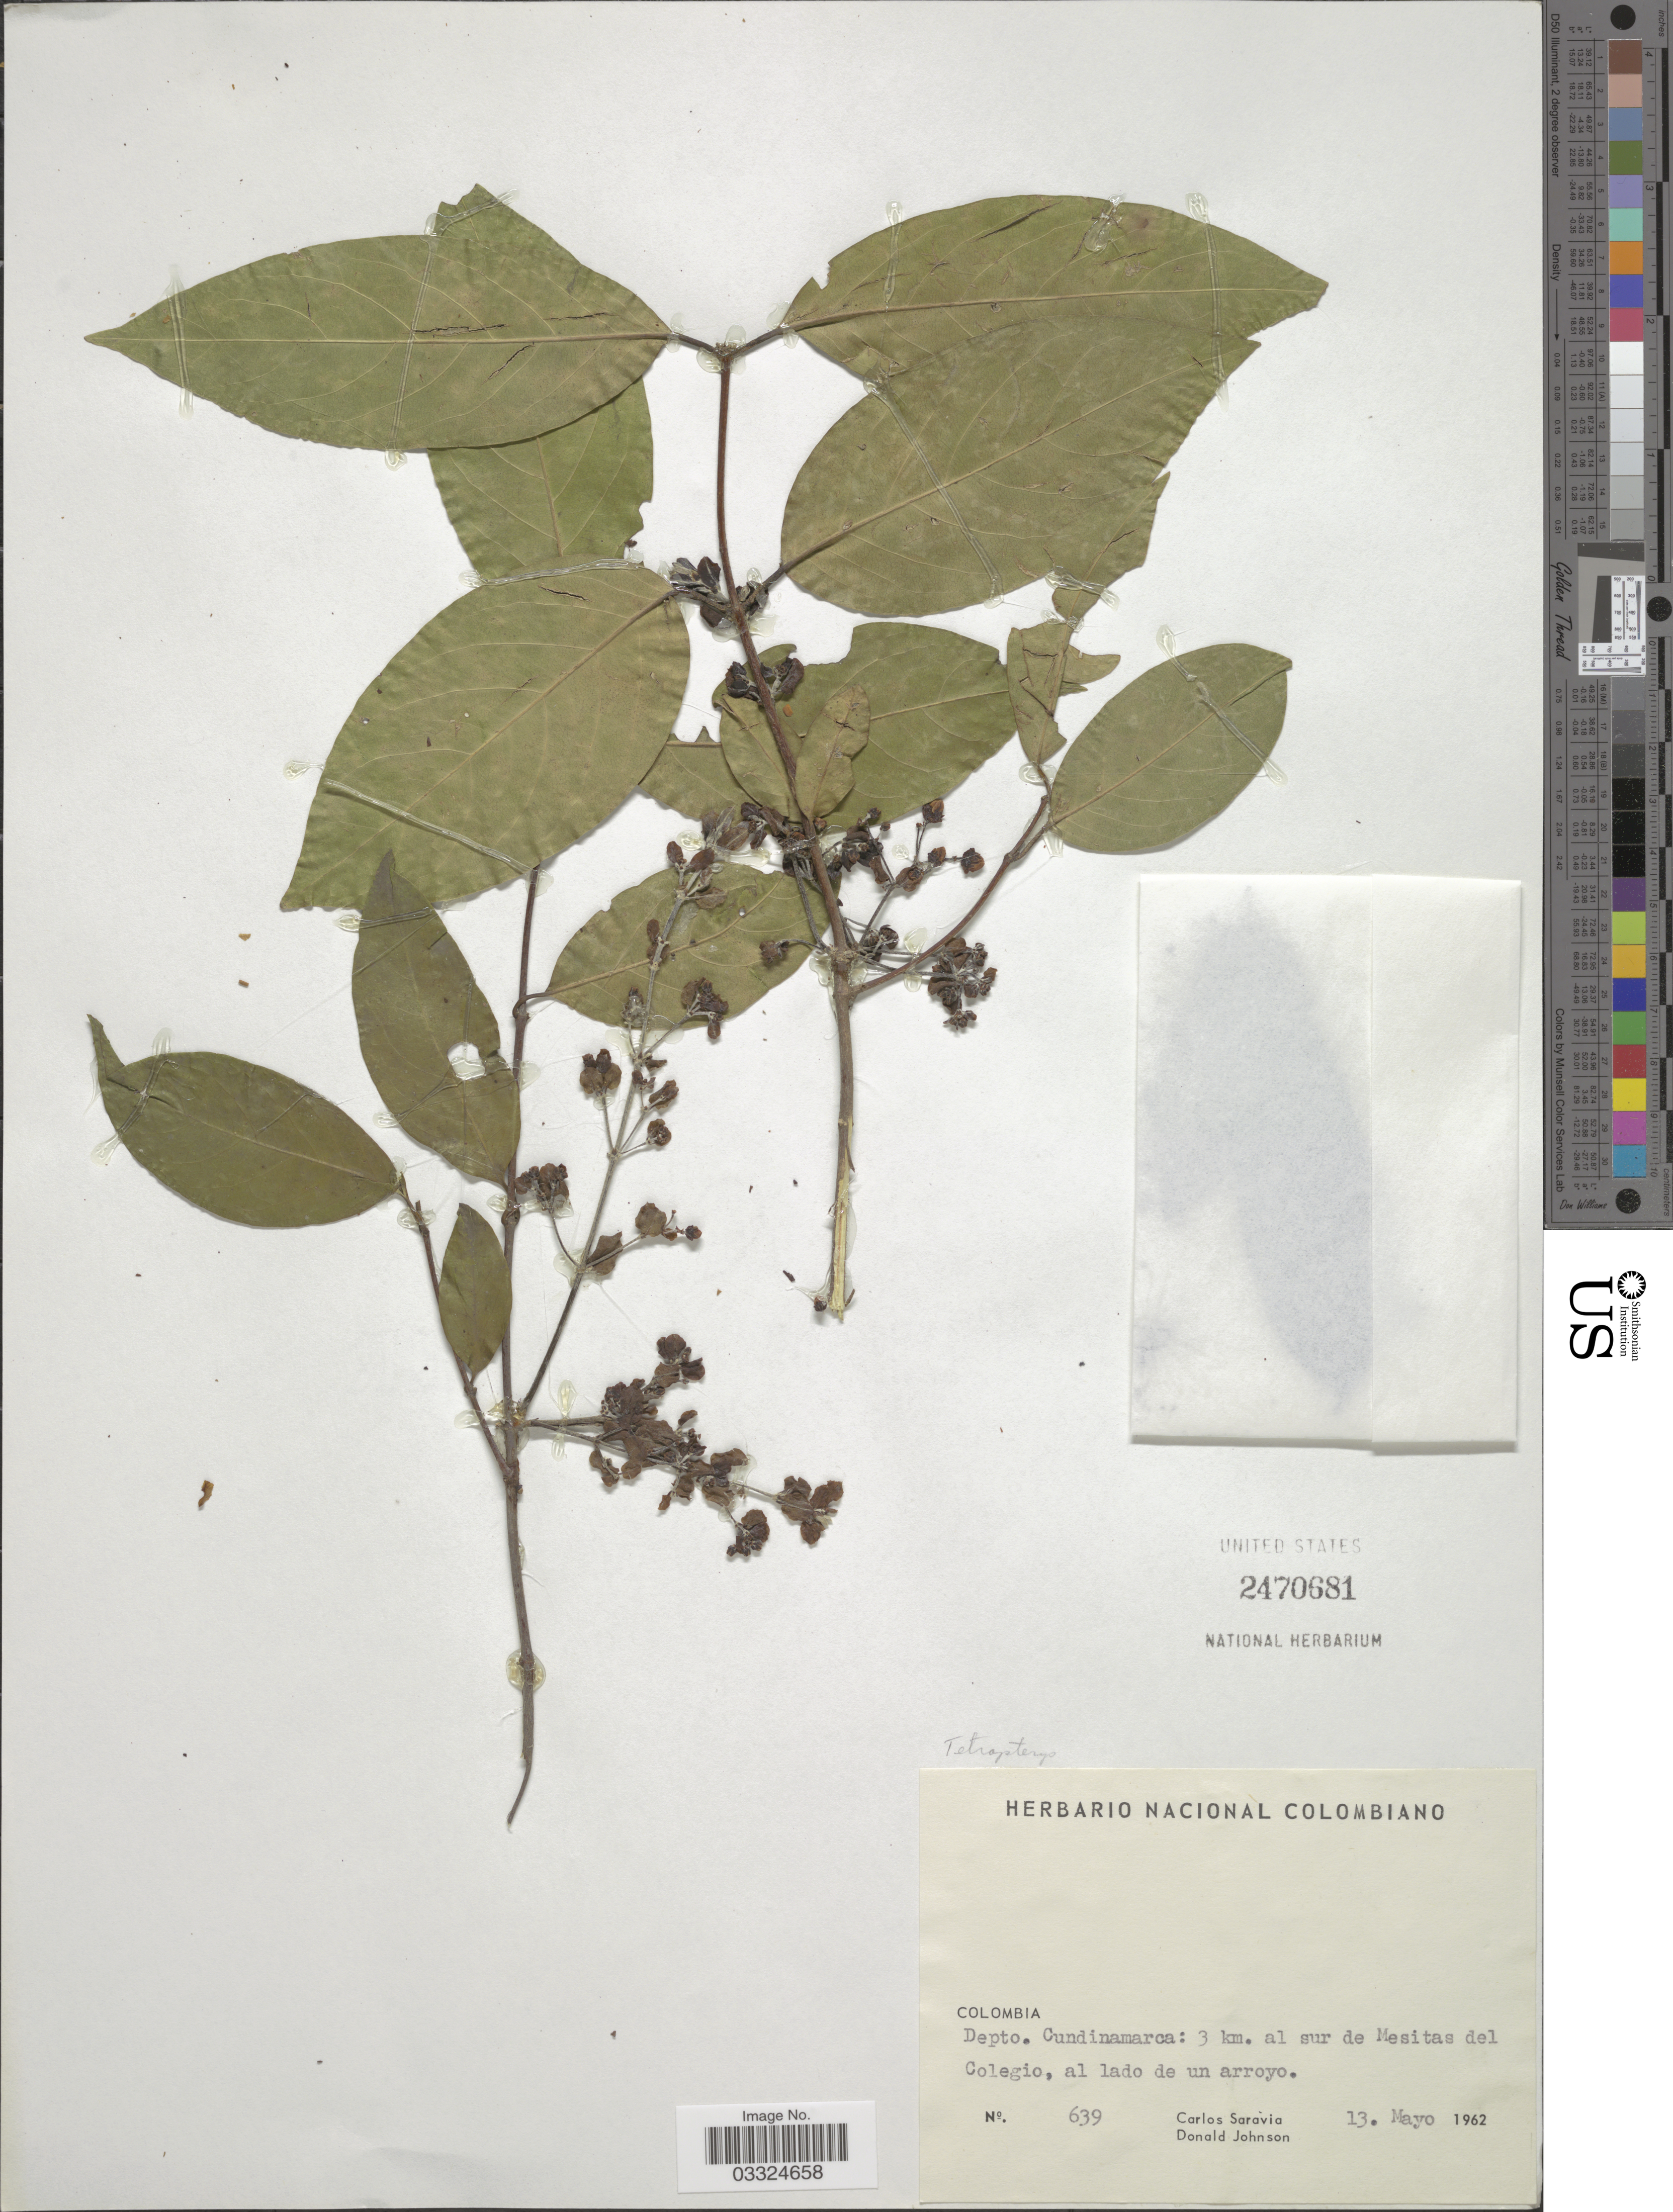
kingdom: Plantae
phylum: Tracheophyta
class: Magnoliopsida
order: Malpighiales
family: Malpighiaceae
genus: Tetrapterys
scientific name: Tetrapterys sp.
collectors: C. Saravia & D. Johnson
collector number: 639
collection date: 1962-05-13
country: Colombia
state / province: Cundinamarca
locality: Depto. Cundinamarca: 3 km. al sur de Mesitas del Colegio, al lado de un arroyo.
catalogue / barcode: US 2470681